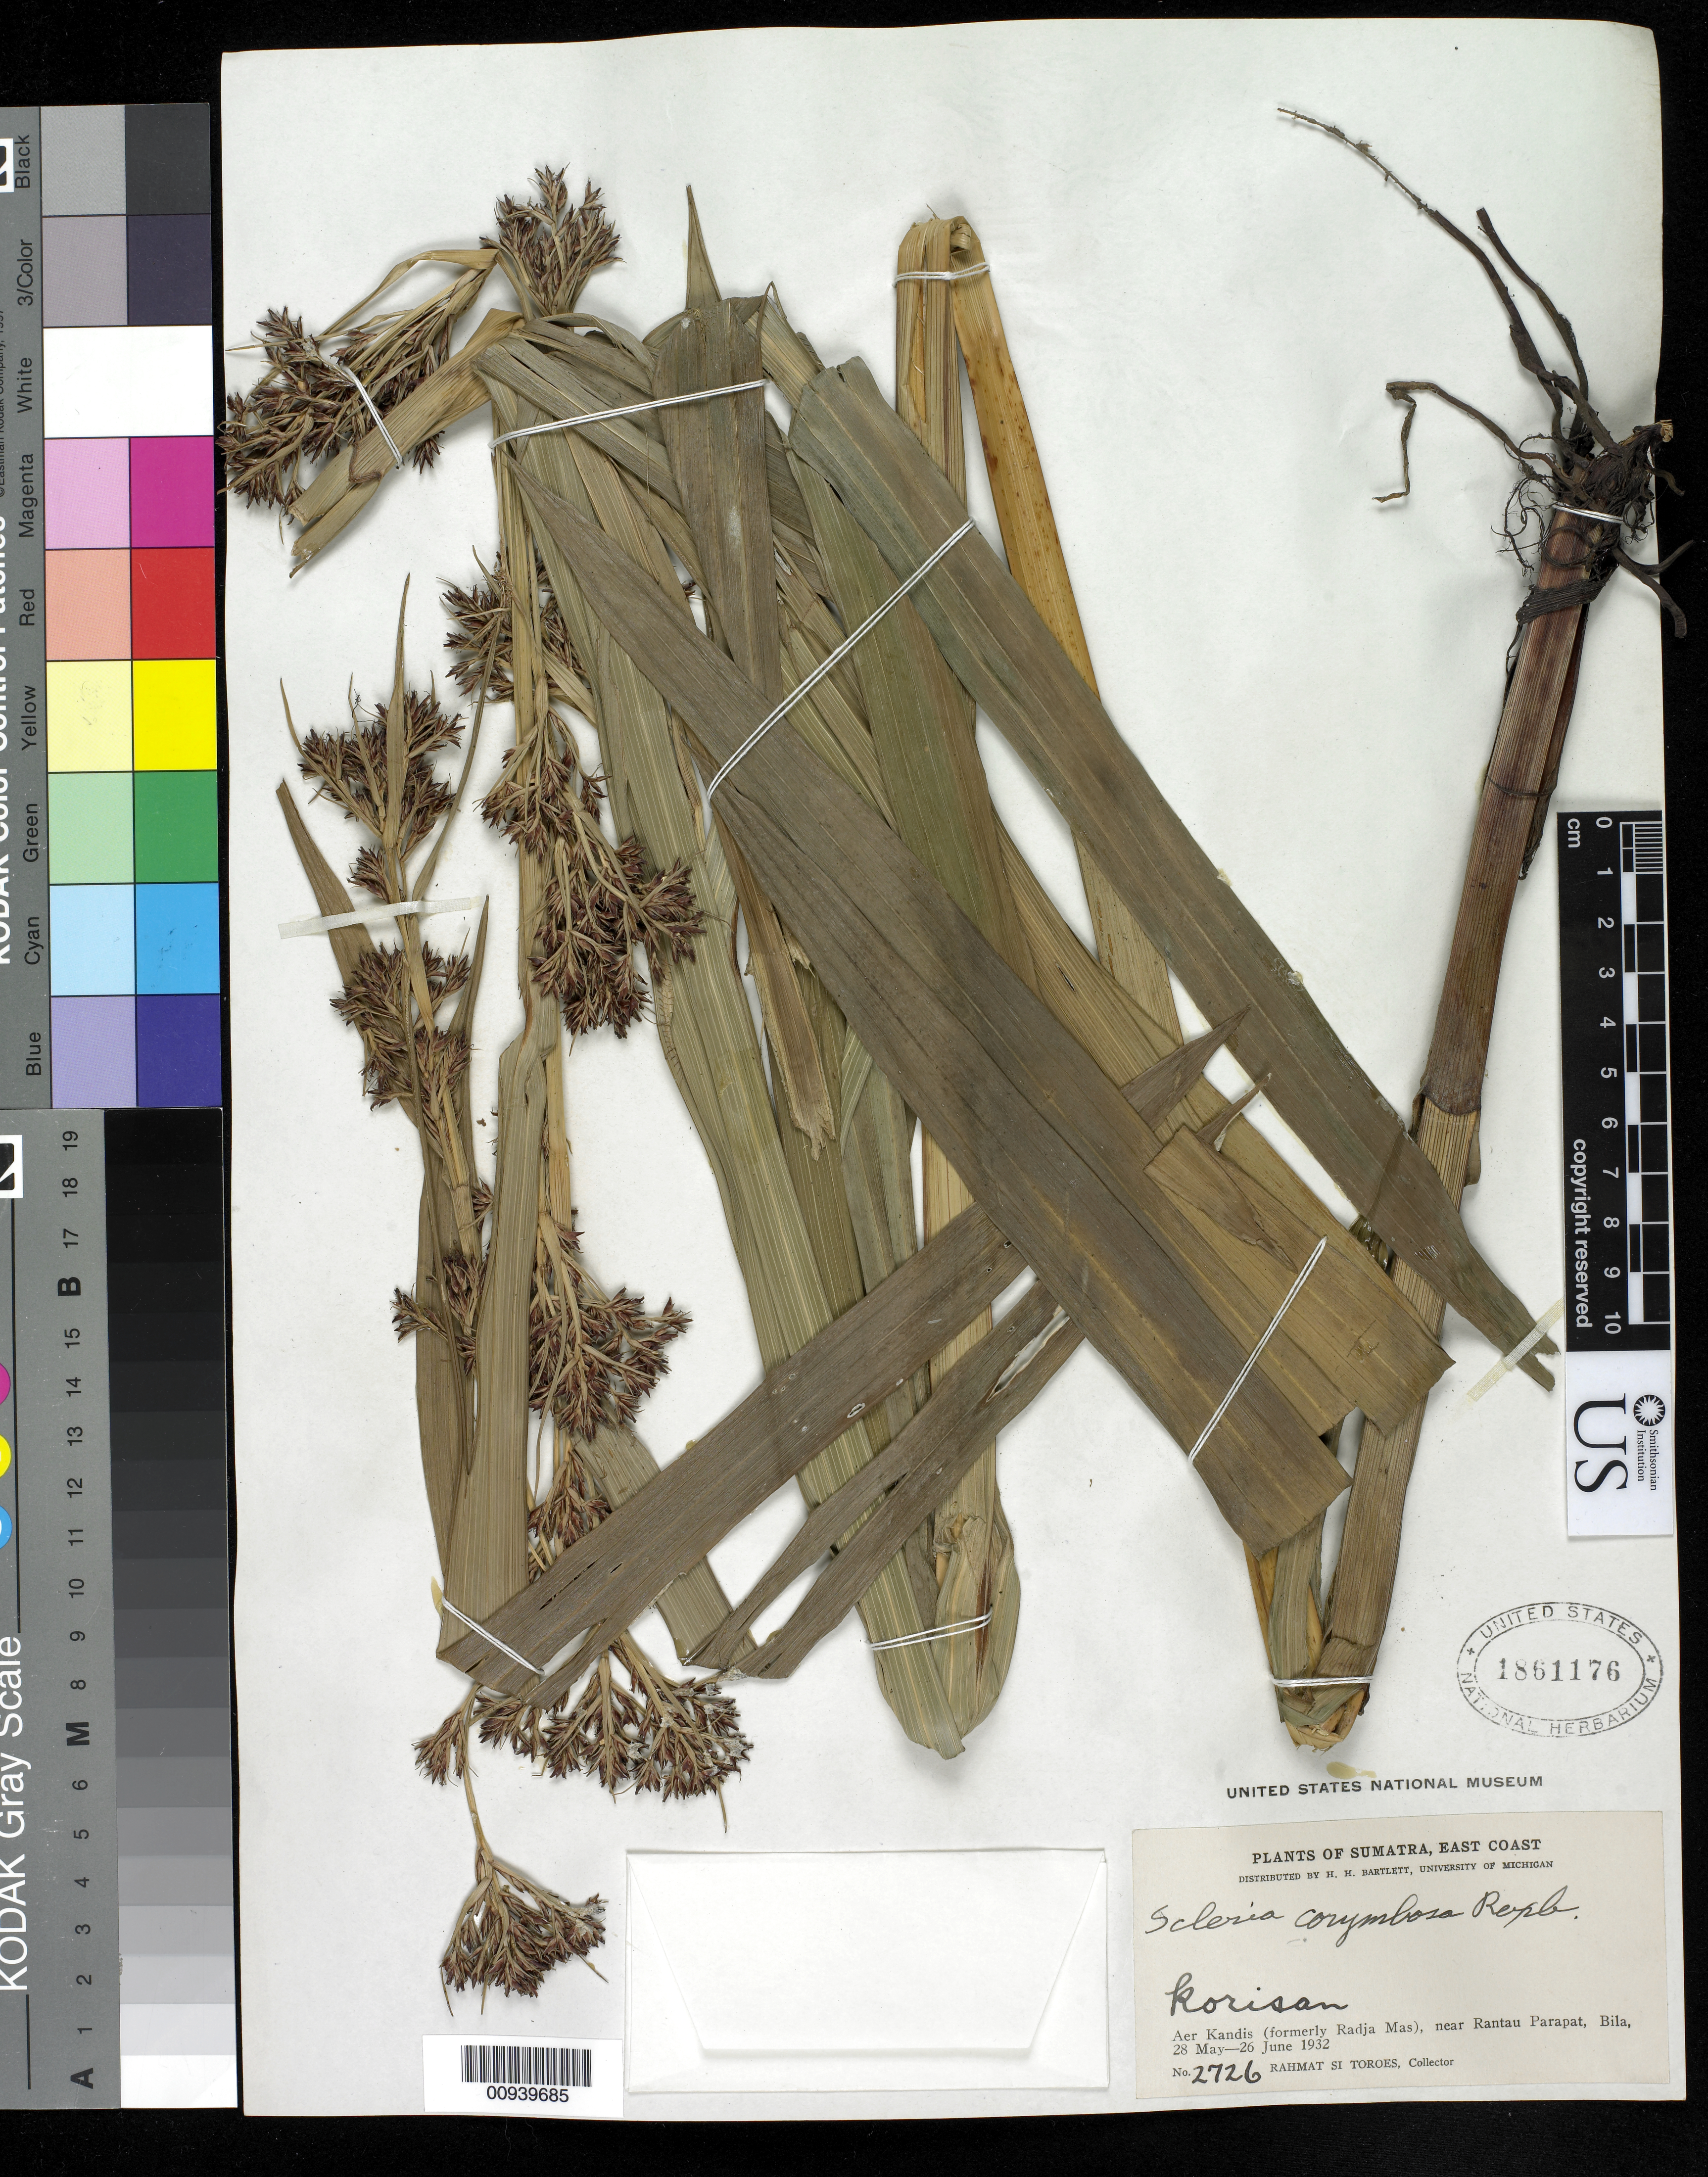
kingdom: Plantae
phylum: Tracheophyta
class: Liliopsida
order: Poales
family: Cyperaceae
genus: Scleria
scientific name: Scleria corymbosa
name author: Roxb.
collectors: Rahmat Si Boeea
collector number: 2726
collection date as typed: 28 May 1932 to 26 Jun 1932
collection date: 1932-05-28/1932-06-26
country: Indonesia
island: Sumatra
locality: Aer Kandis (formerly Radja Mas), near Rantau Parapat, Bila.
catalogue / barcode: US 1861176